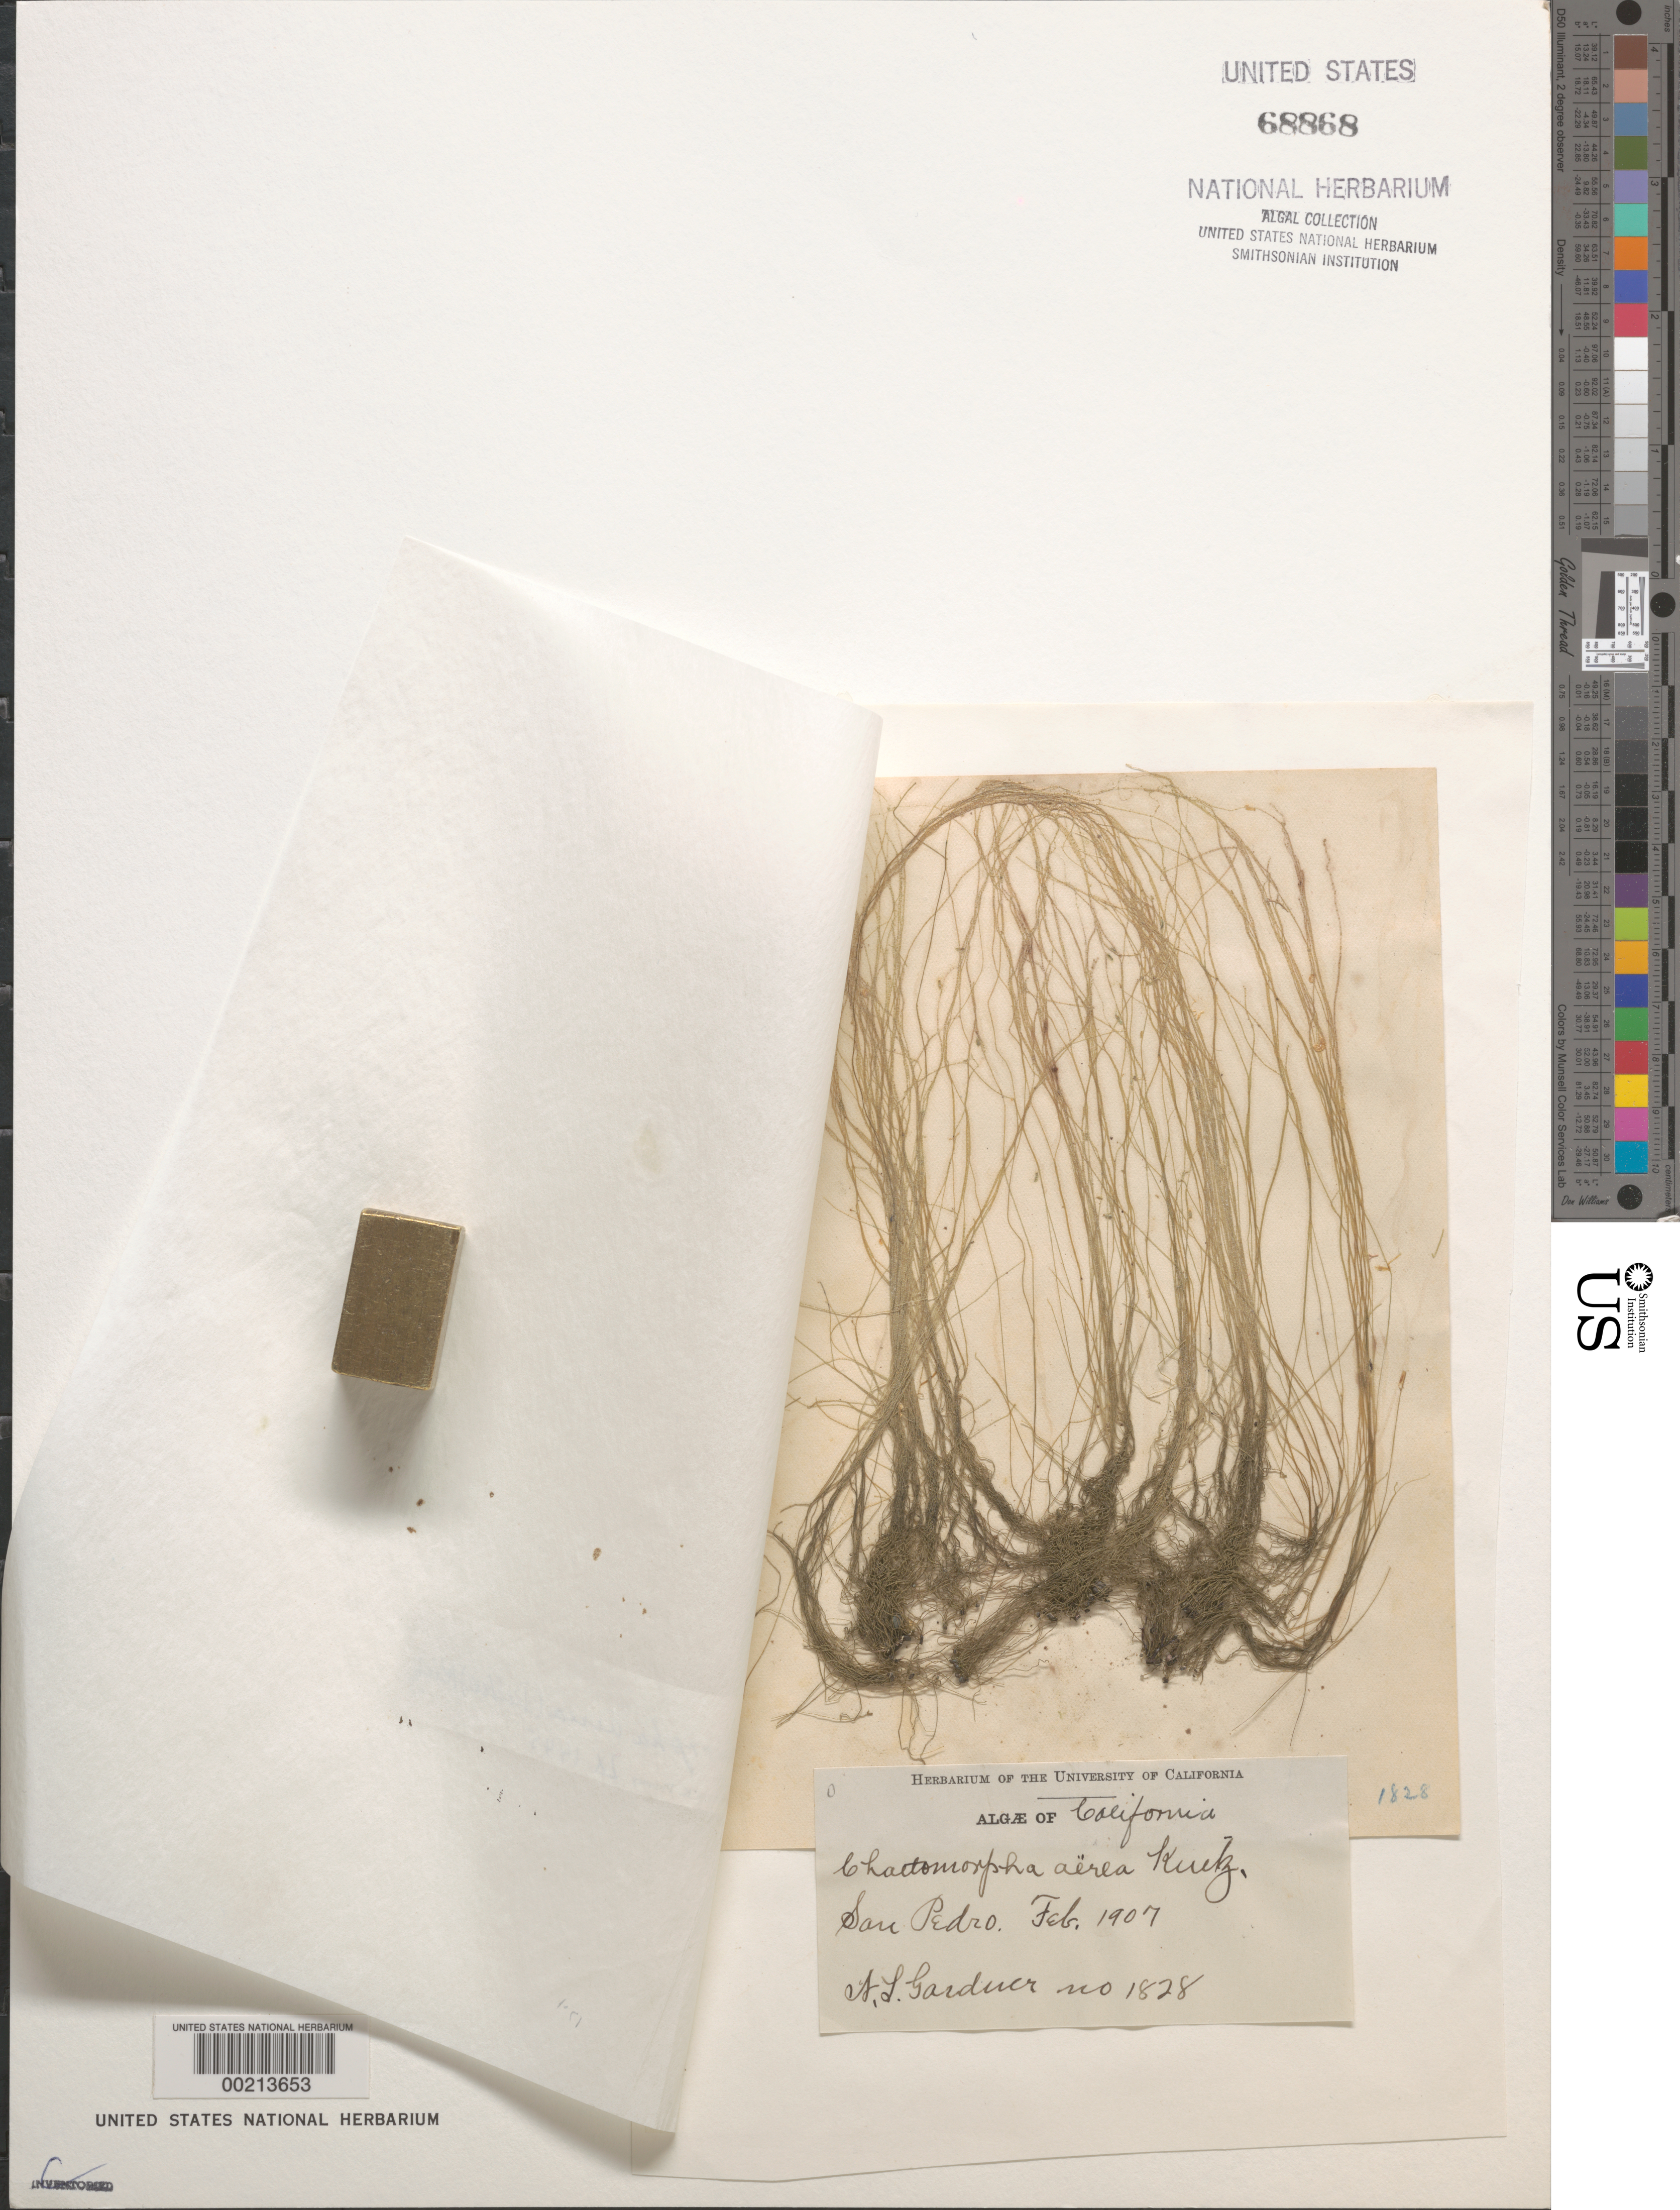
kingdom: Plantae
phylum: Chlorophyta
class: Ulvophyceae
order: Cladophorales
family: Cladophoraceae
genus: Chaetomorpha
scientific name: Chaetomorpha aerea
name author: (Dillwyn) Kütz.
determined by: Phinney, H. K.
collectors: N. Gardner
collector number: NLG 1828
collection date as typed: Feb 1907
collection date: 1907-02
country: United States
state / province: California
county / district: Los Angeles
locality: San Pedro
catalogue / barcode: US 68868